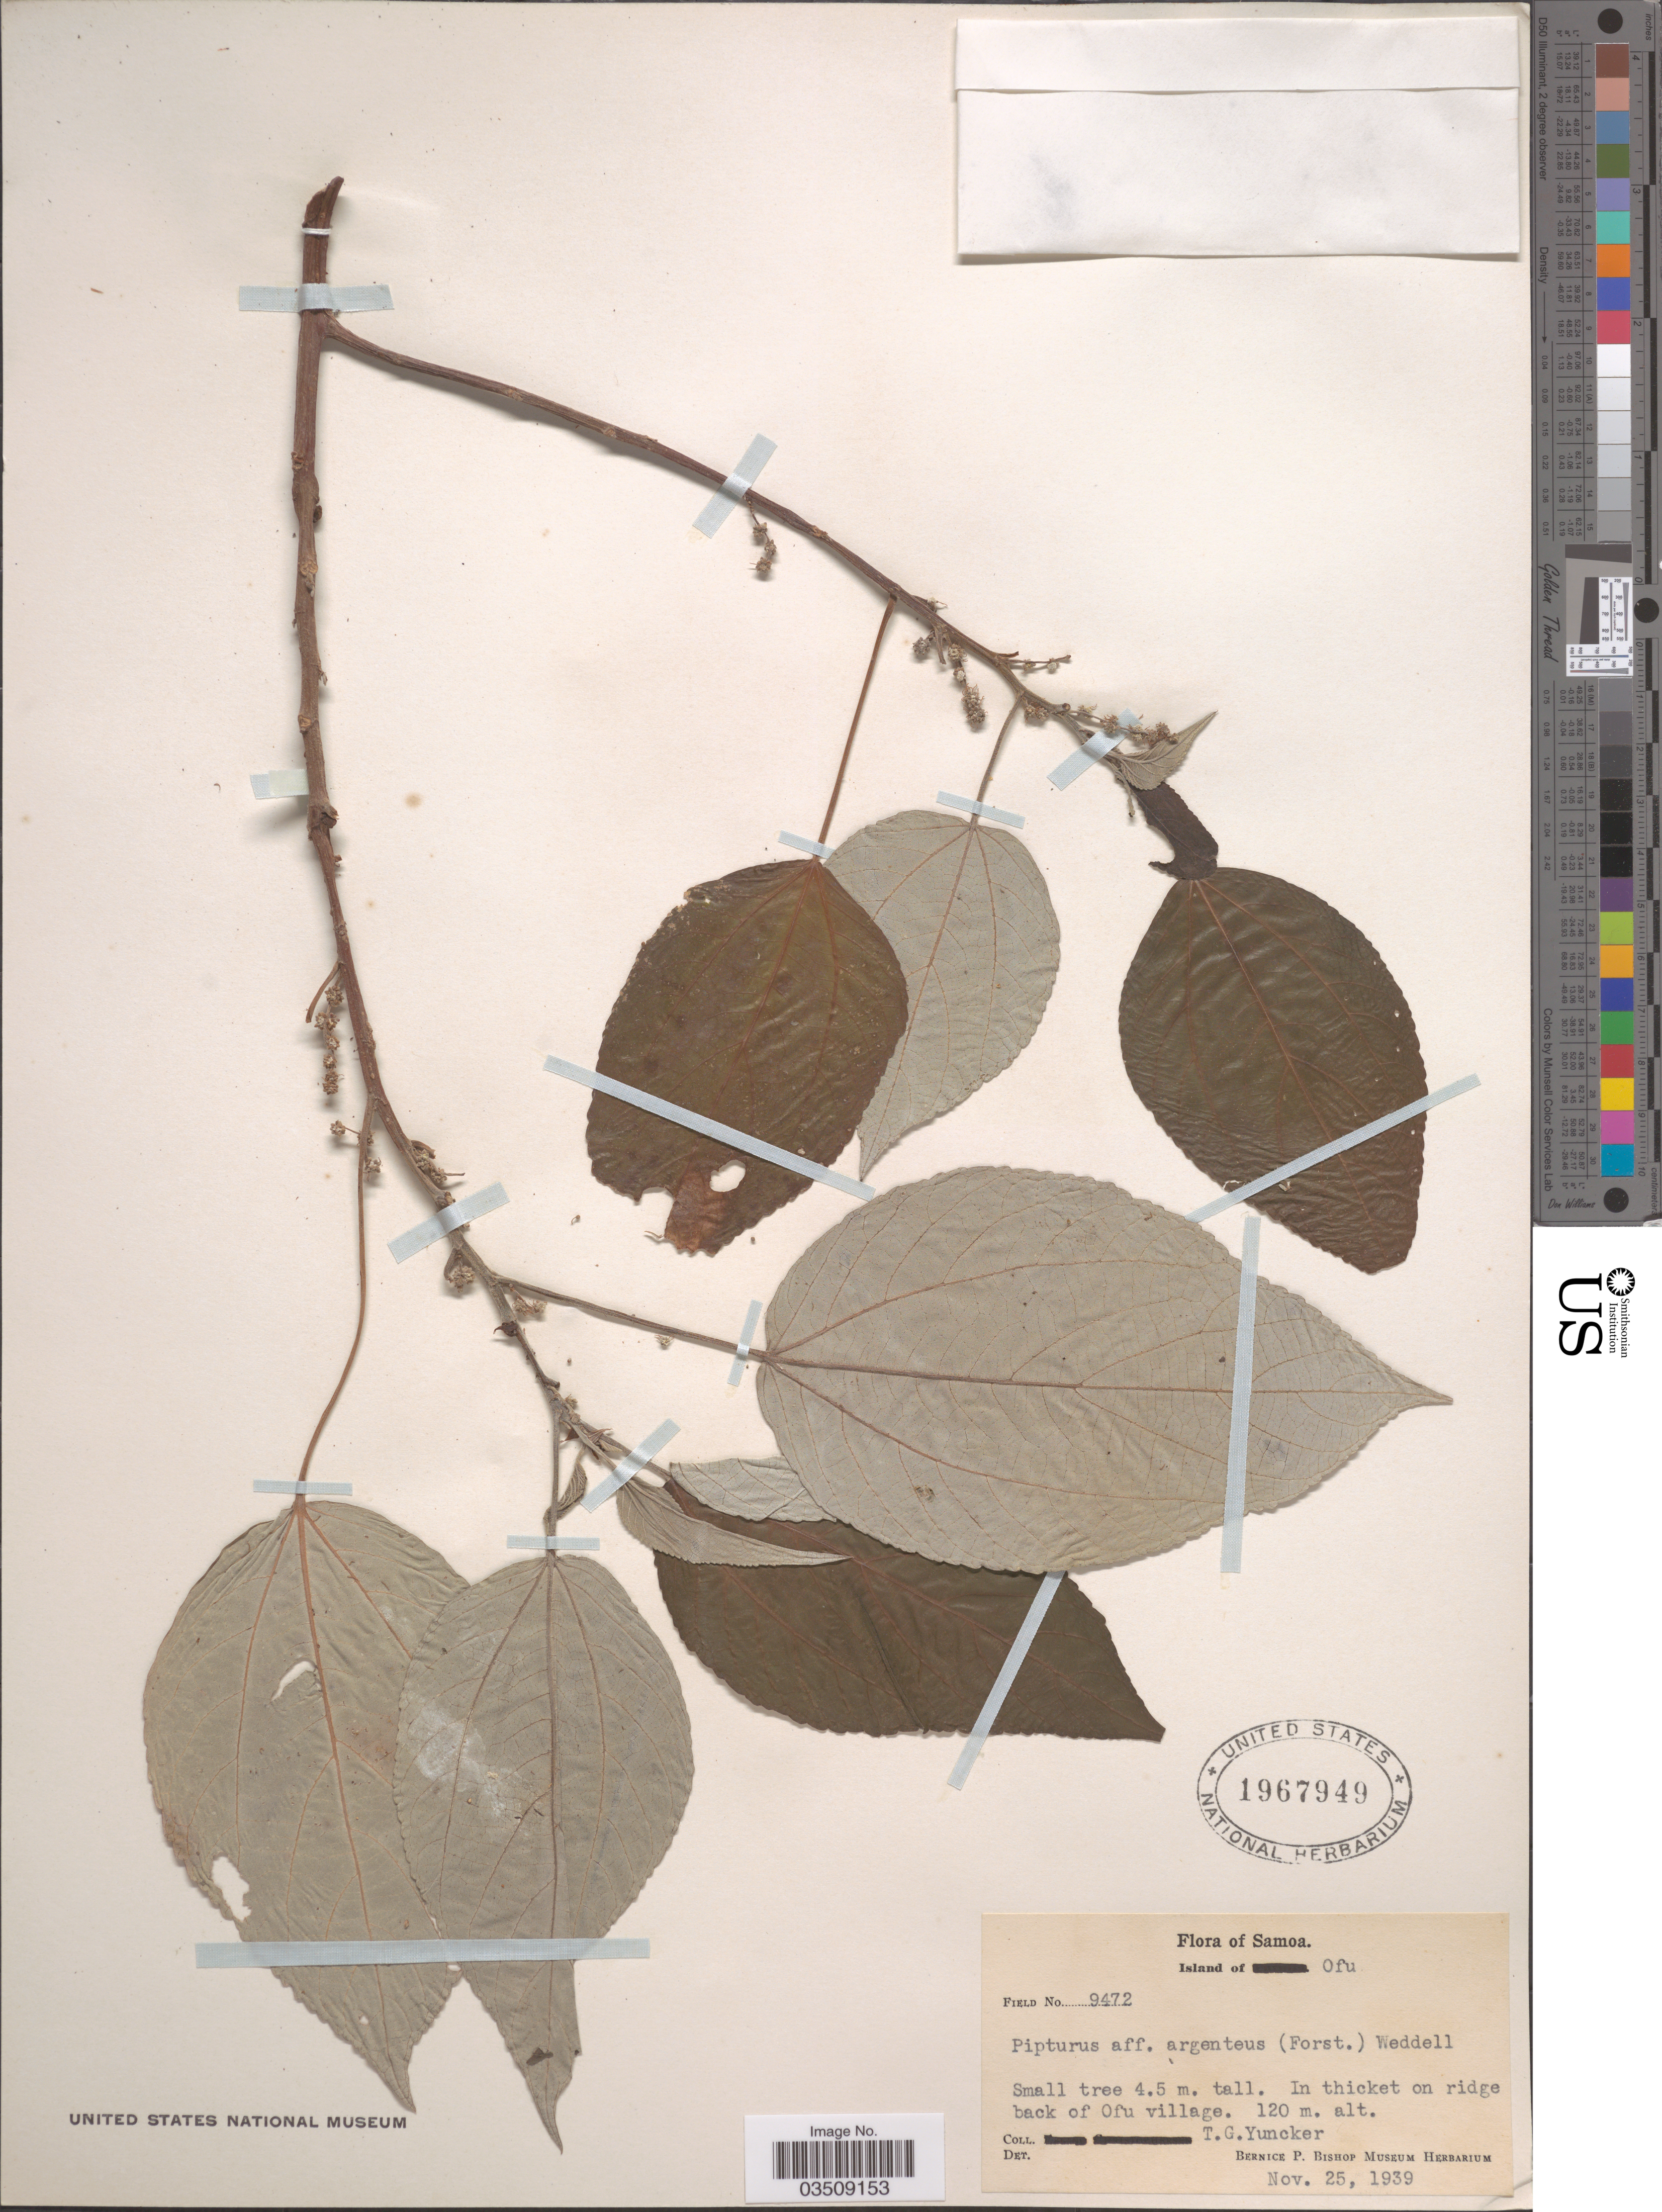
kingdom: Plantae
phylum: Tracheophyta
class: Magnoliopsida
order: Rosales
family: Urticaceae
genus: Pipturus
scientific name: Pipturus argenteus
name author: (G. Forst.) Wedd.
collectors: T. G. Yuncker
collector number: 9472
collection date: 1939-11-25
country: American Samoa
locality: Samoa. Island of Ofu. In thicket on ridge back of Ofu village.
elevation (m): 120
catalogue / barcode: US 1967949